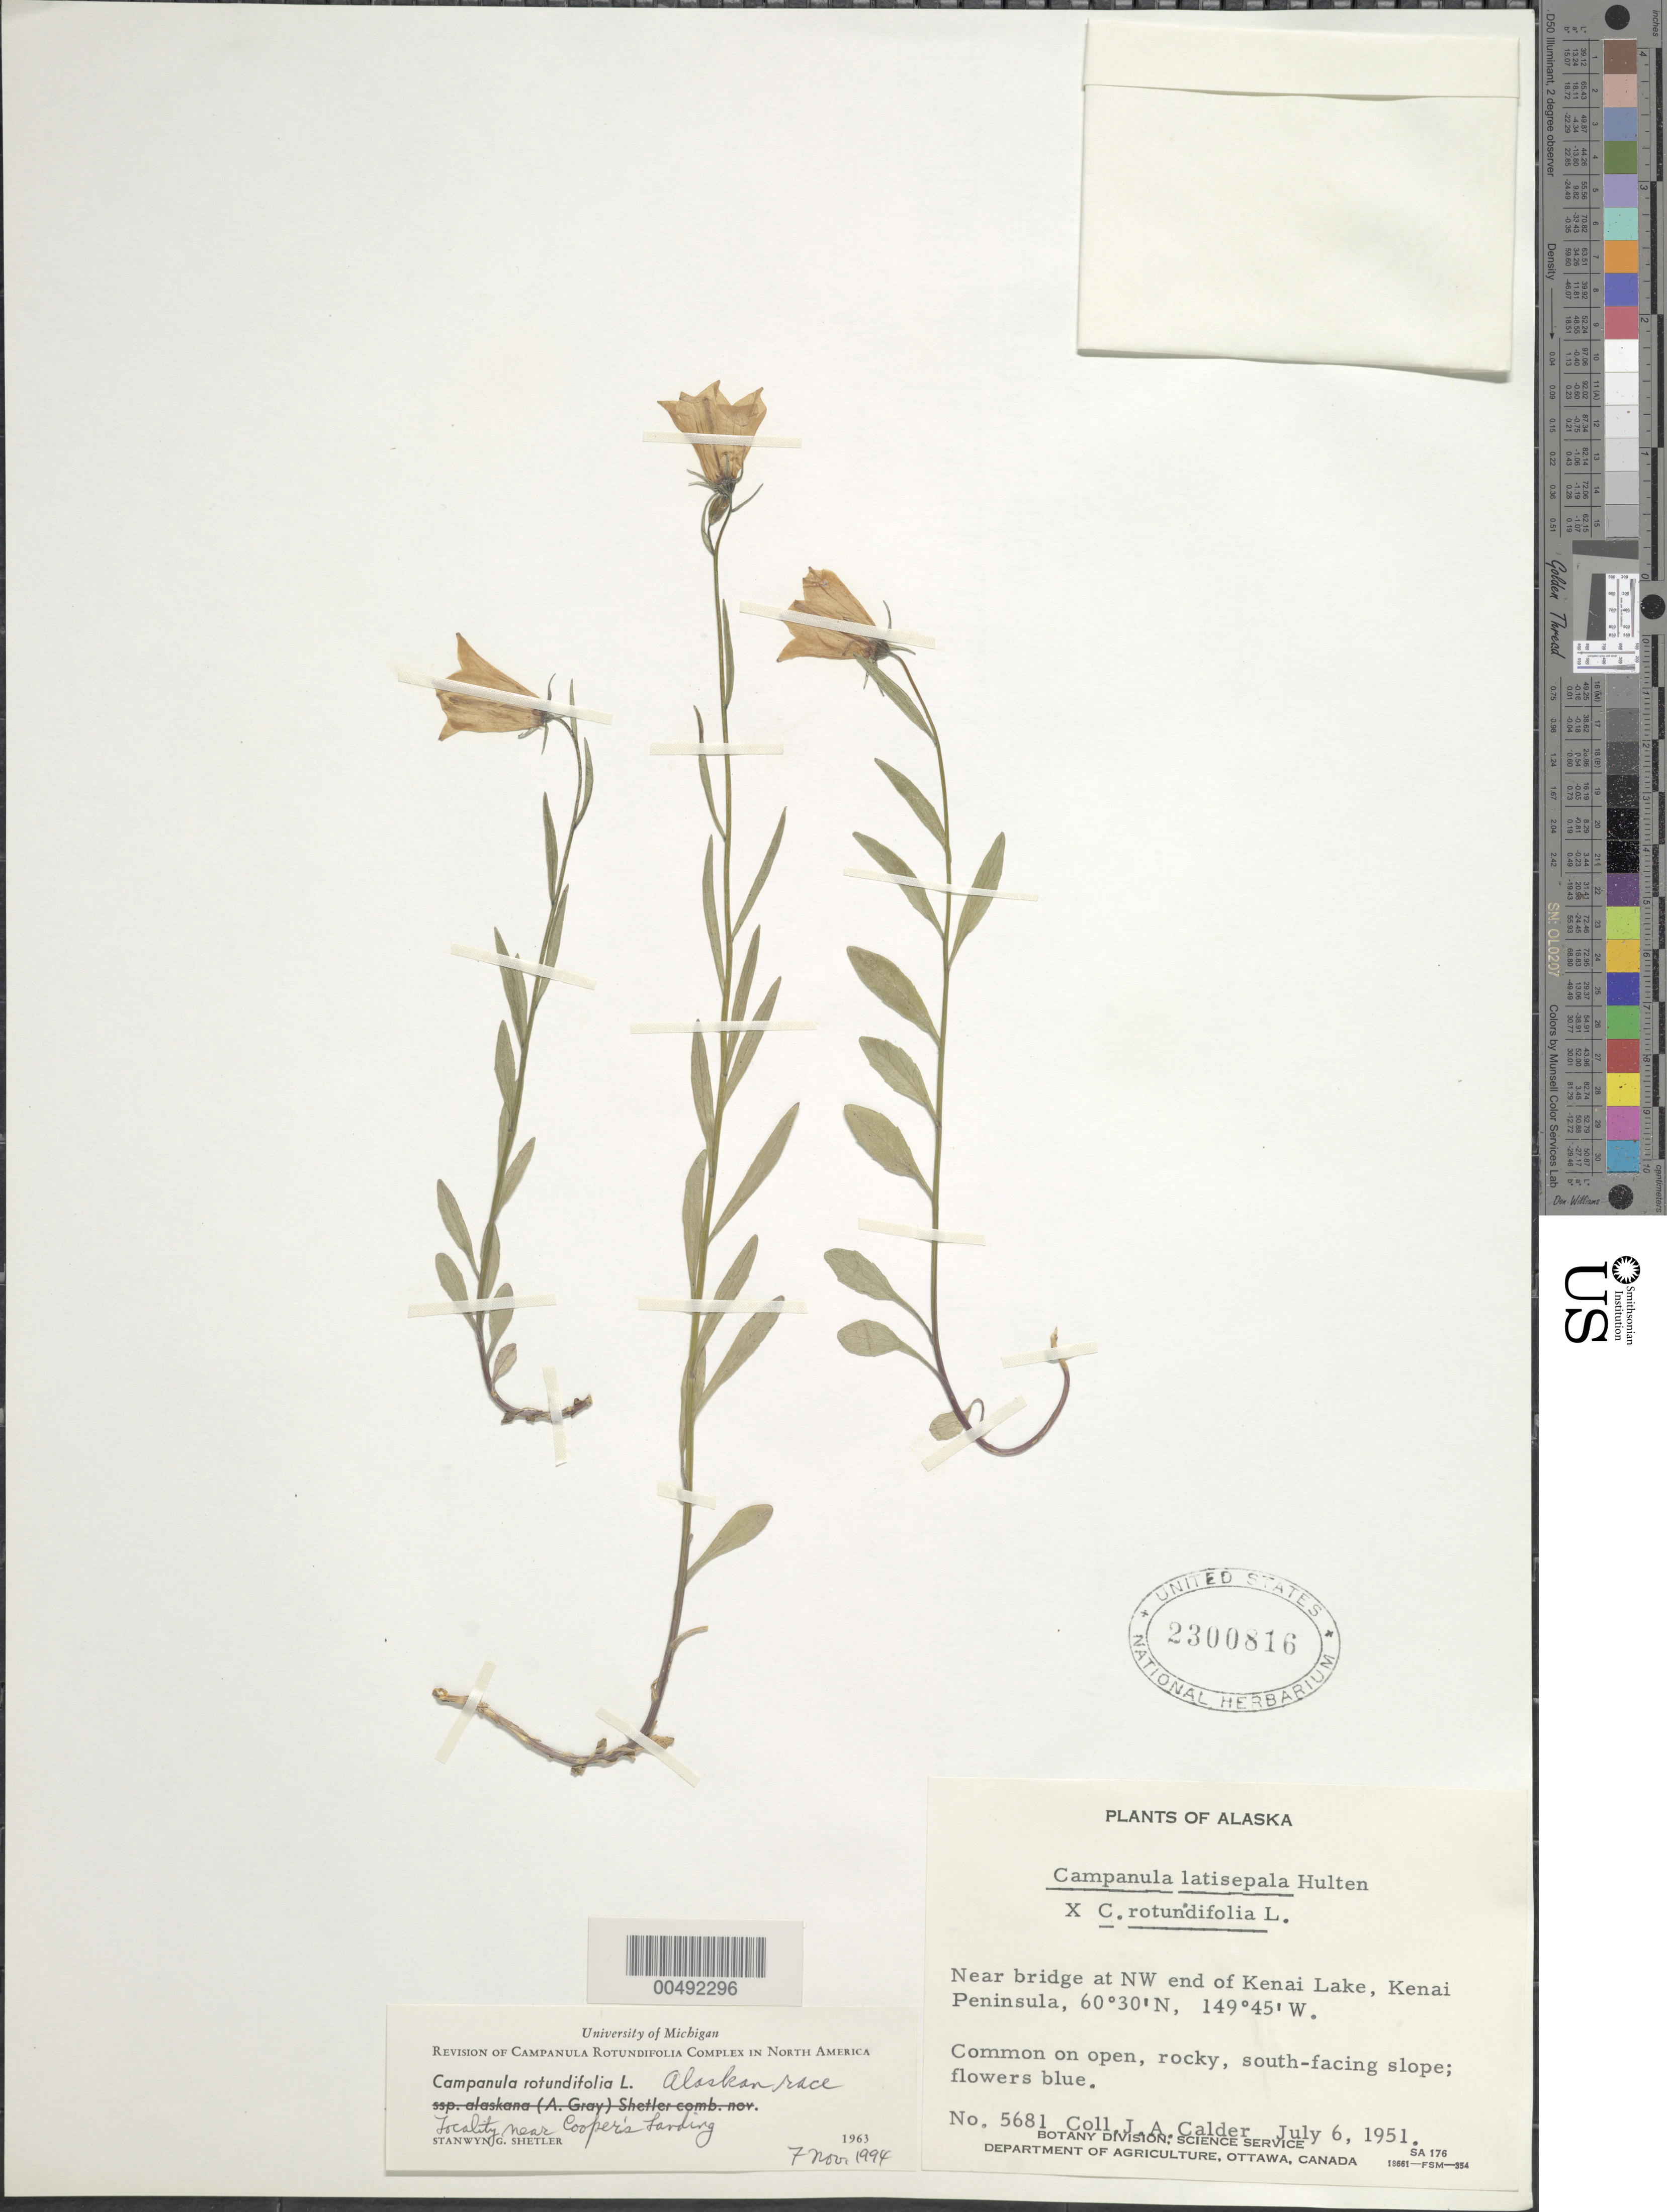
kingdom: Plantae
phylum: Tracheophyta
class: Magnoliopsida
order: Asterales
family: Campanulaceae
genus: Campanula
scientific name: Campanula rotundifolia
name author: L.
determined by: Shetler, Stanwyn G., (US), NMNH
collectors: J. A. Calder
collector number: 5681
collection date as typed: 06 Jul 1951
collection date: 1951-07-06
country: United States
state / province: Alaska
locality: Kenai Peninsula, near bridge at NW end of Kenai Lake; locality near Cooper's Landing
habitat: common on open, rocky, south-facing slope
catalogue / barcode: US 2300816